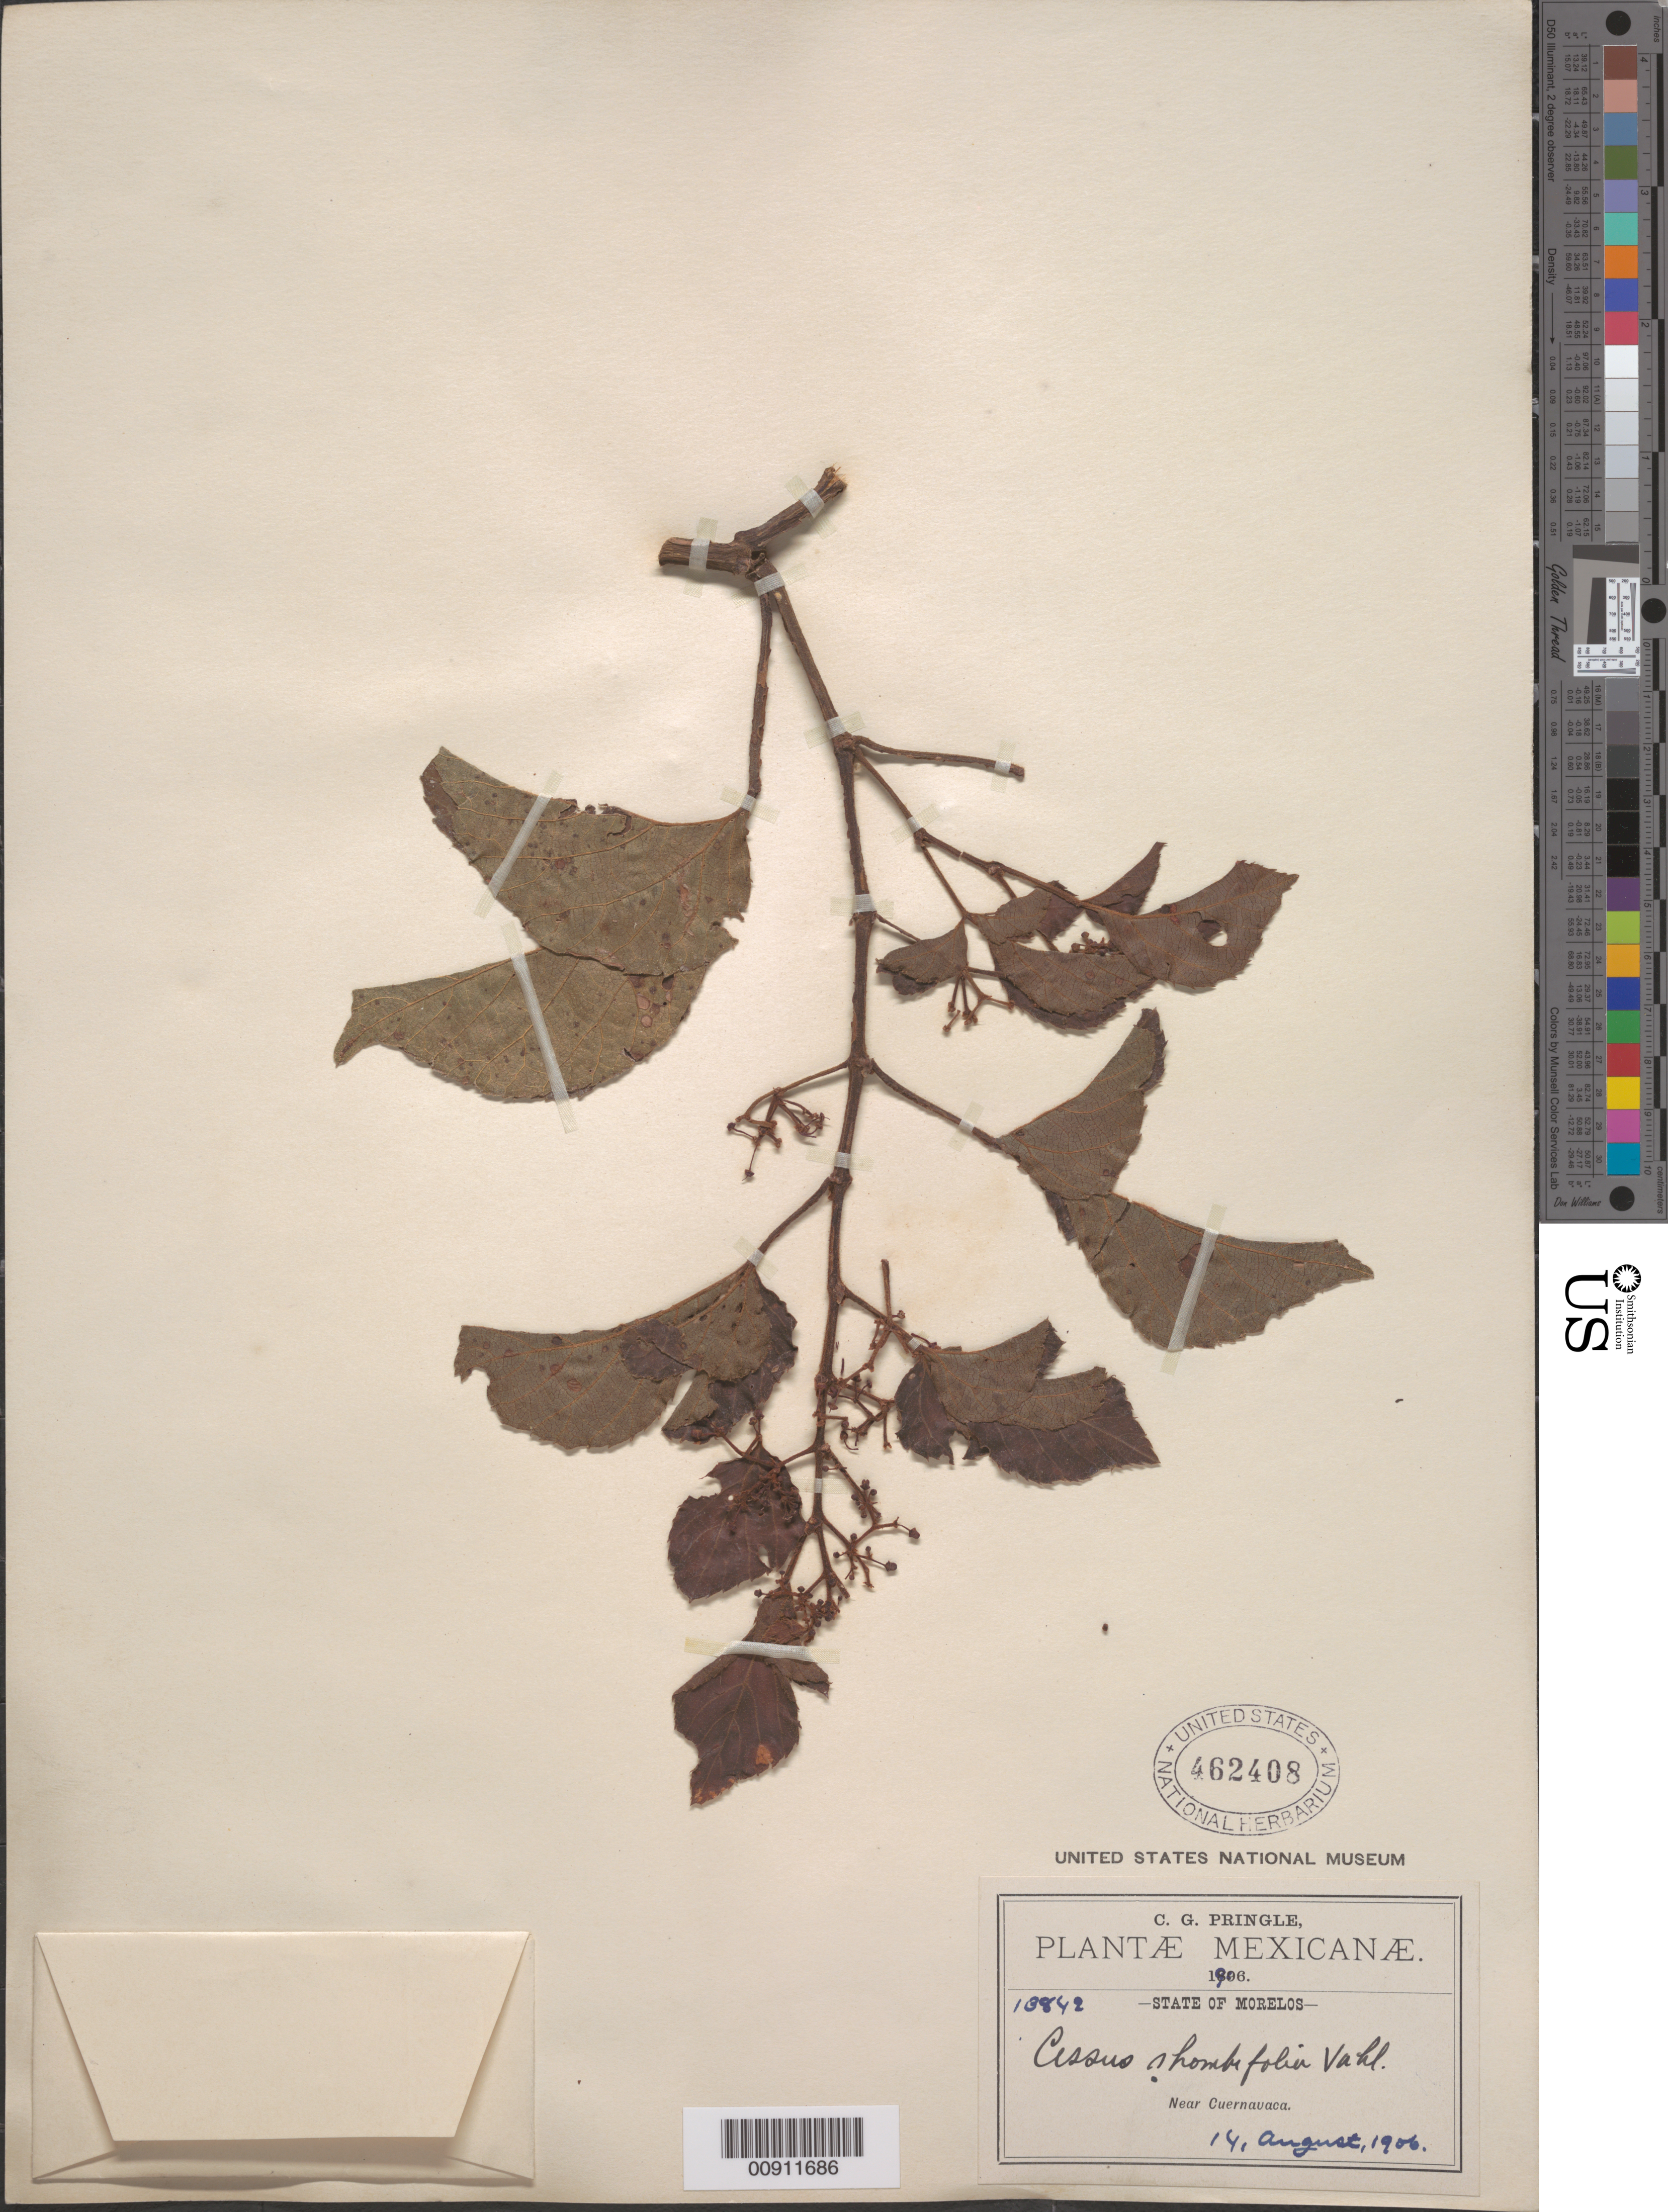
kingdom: Plantae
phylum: Tracheophyta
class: Magnoliopsida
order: Vitales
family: Vitaceae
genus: Cissus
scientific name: Cissus rhombifolia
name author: Vahl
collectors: C. G. Pringle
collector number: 13842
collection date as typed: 14 Aug 1906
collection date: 1906-08-14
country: Mexico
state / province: Morelos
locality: Near Cuernavaca, Morelos.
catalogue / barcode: US 462408